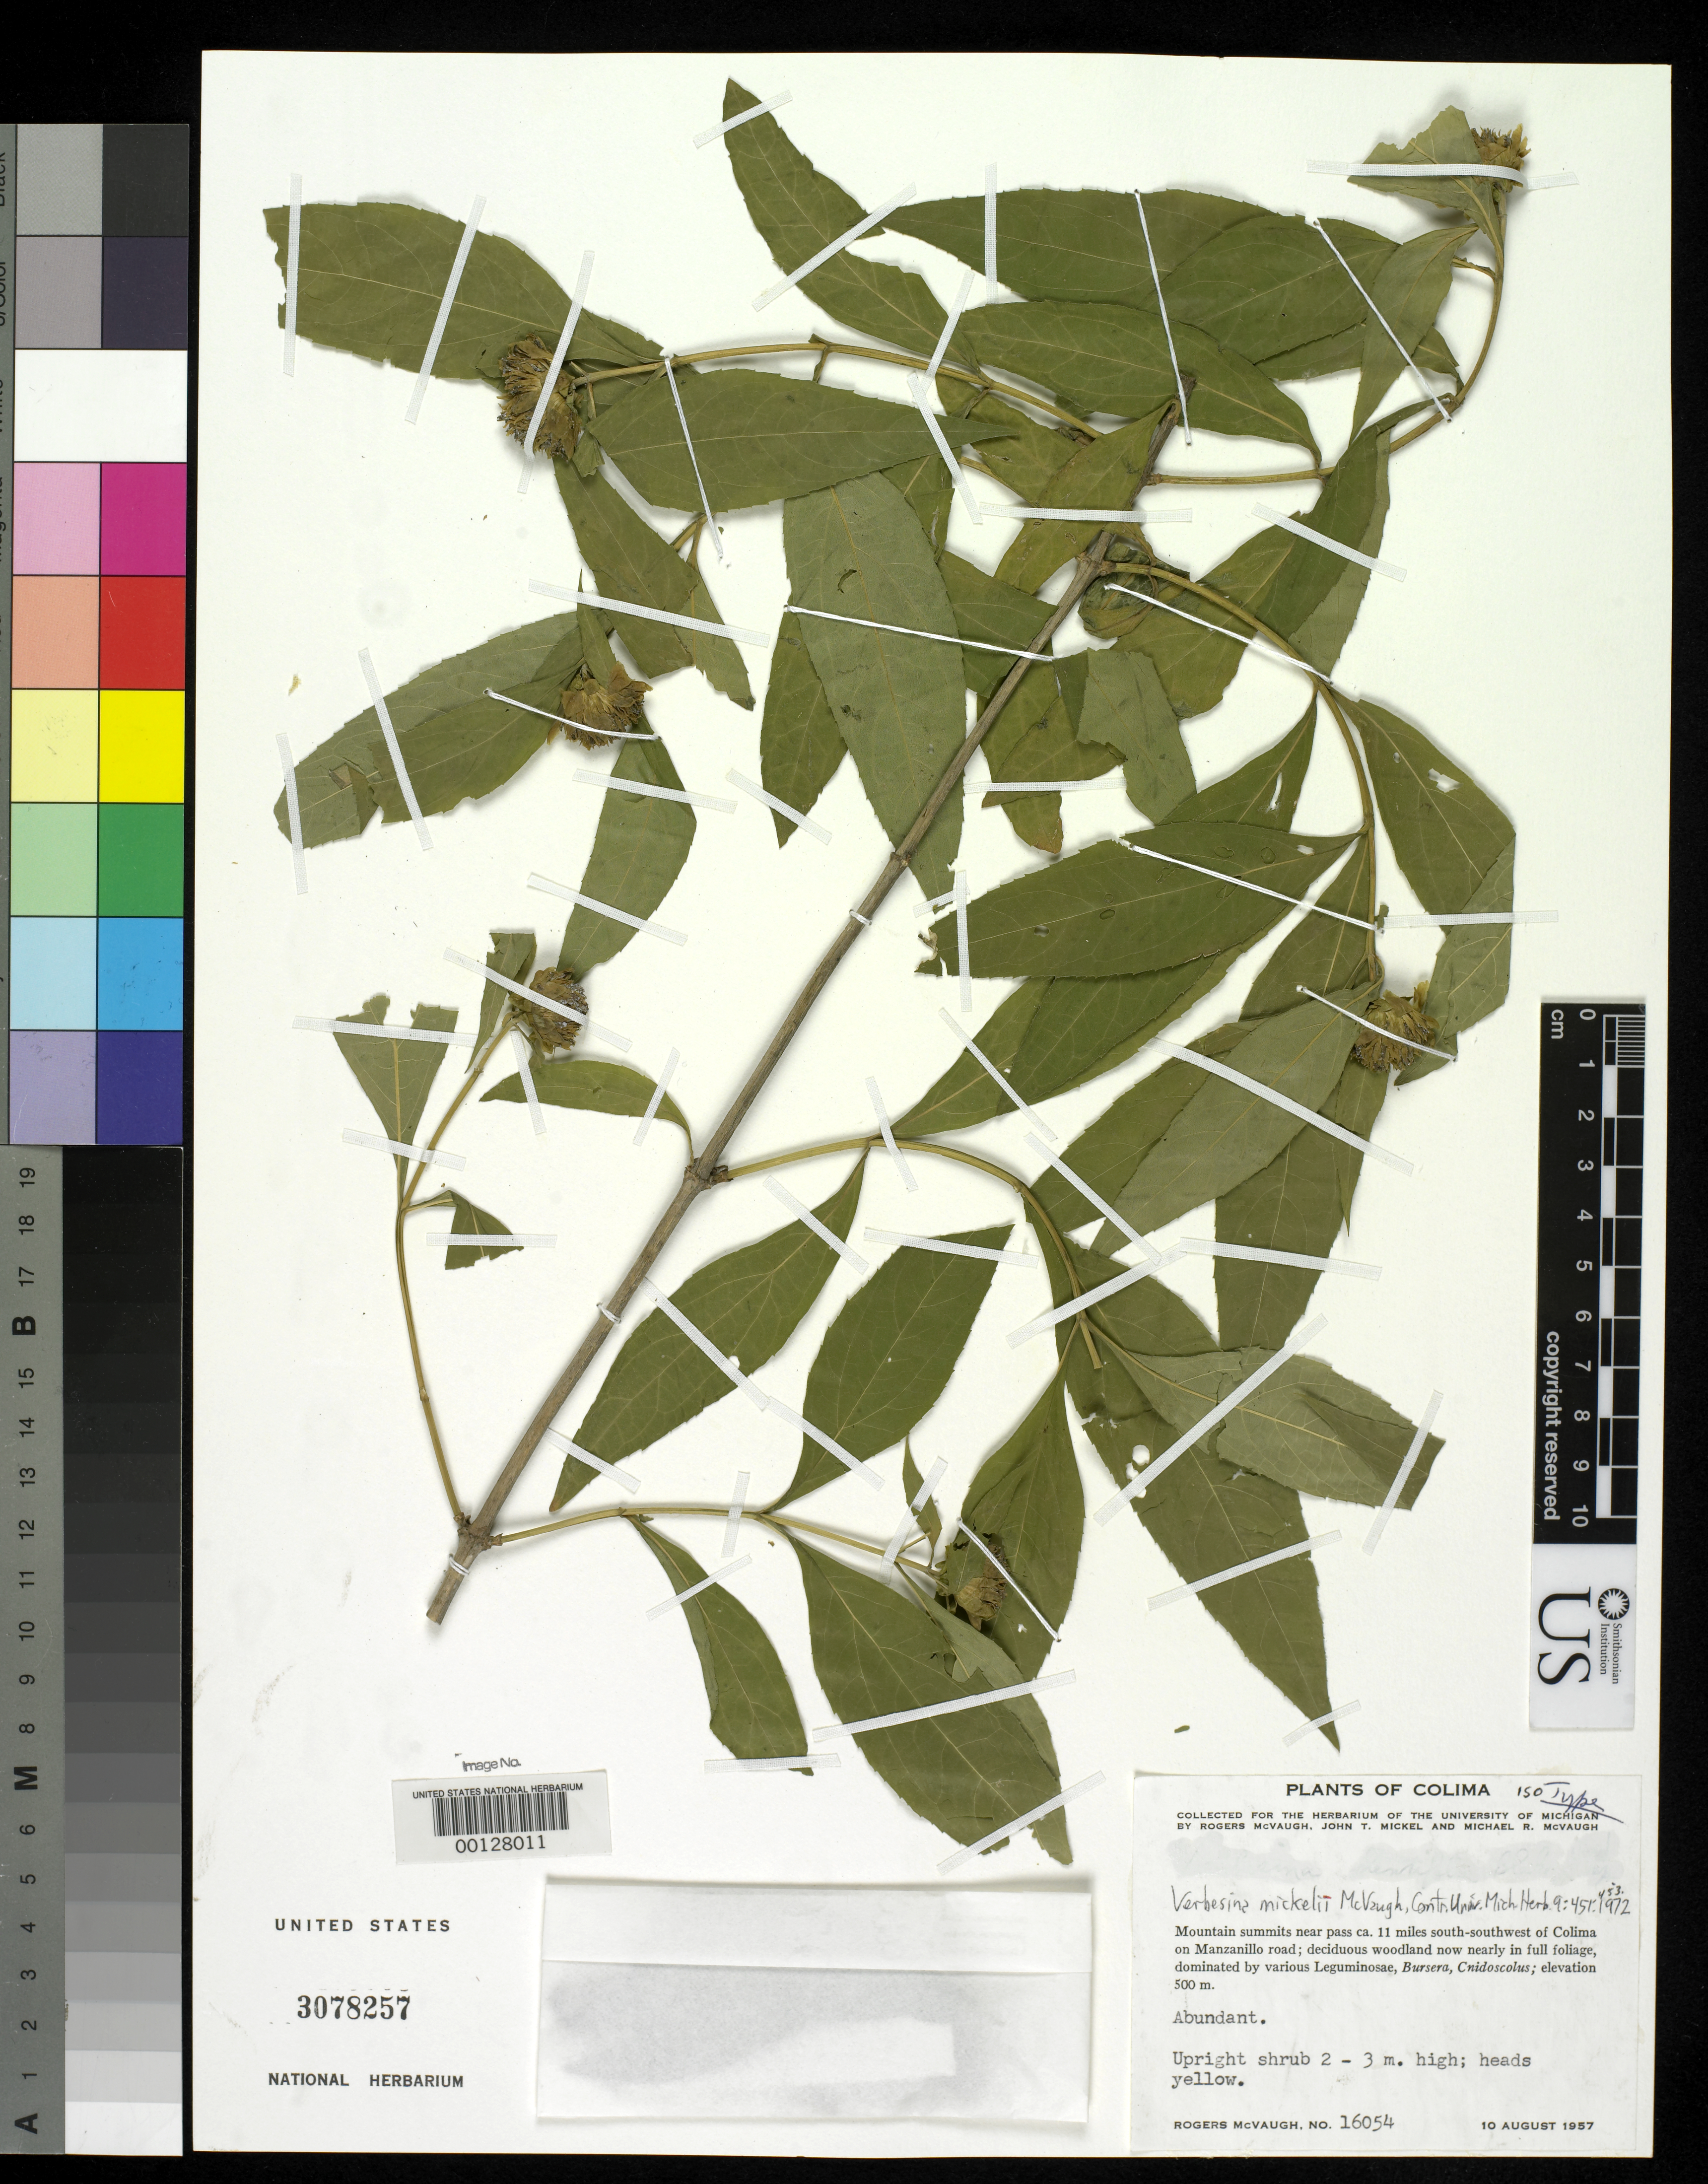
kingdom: Plantae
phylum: Tracheophyta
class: Magnoliopsida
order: Asterales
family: Asteraceae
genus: Verbesina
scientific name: Verbesina mickelii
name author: McVaugh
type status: Isotype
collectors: R. McVaugh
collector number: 16054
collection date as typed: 10 Aug 1957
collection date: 1957-08-10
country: Mexico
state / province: Jalisco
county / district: Colima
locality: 11 mi SW of Colima on Manzanillo Rd.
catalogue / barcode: US 3078257